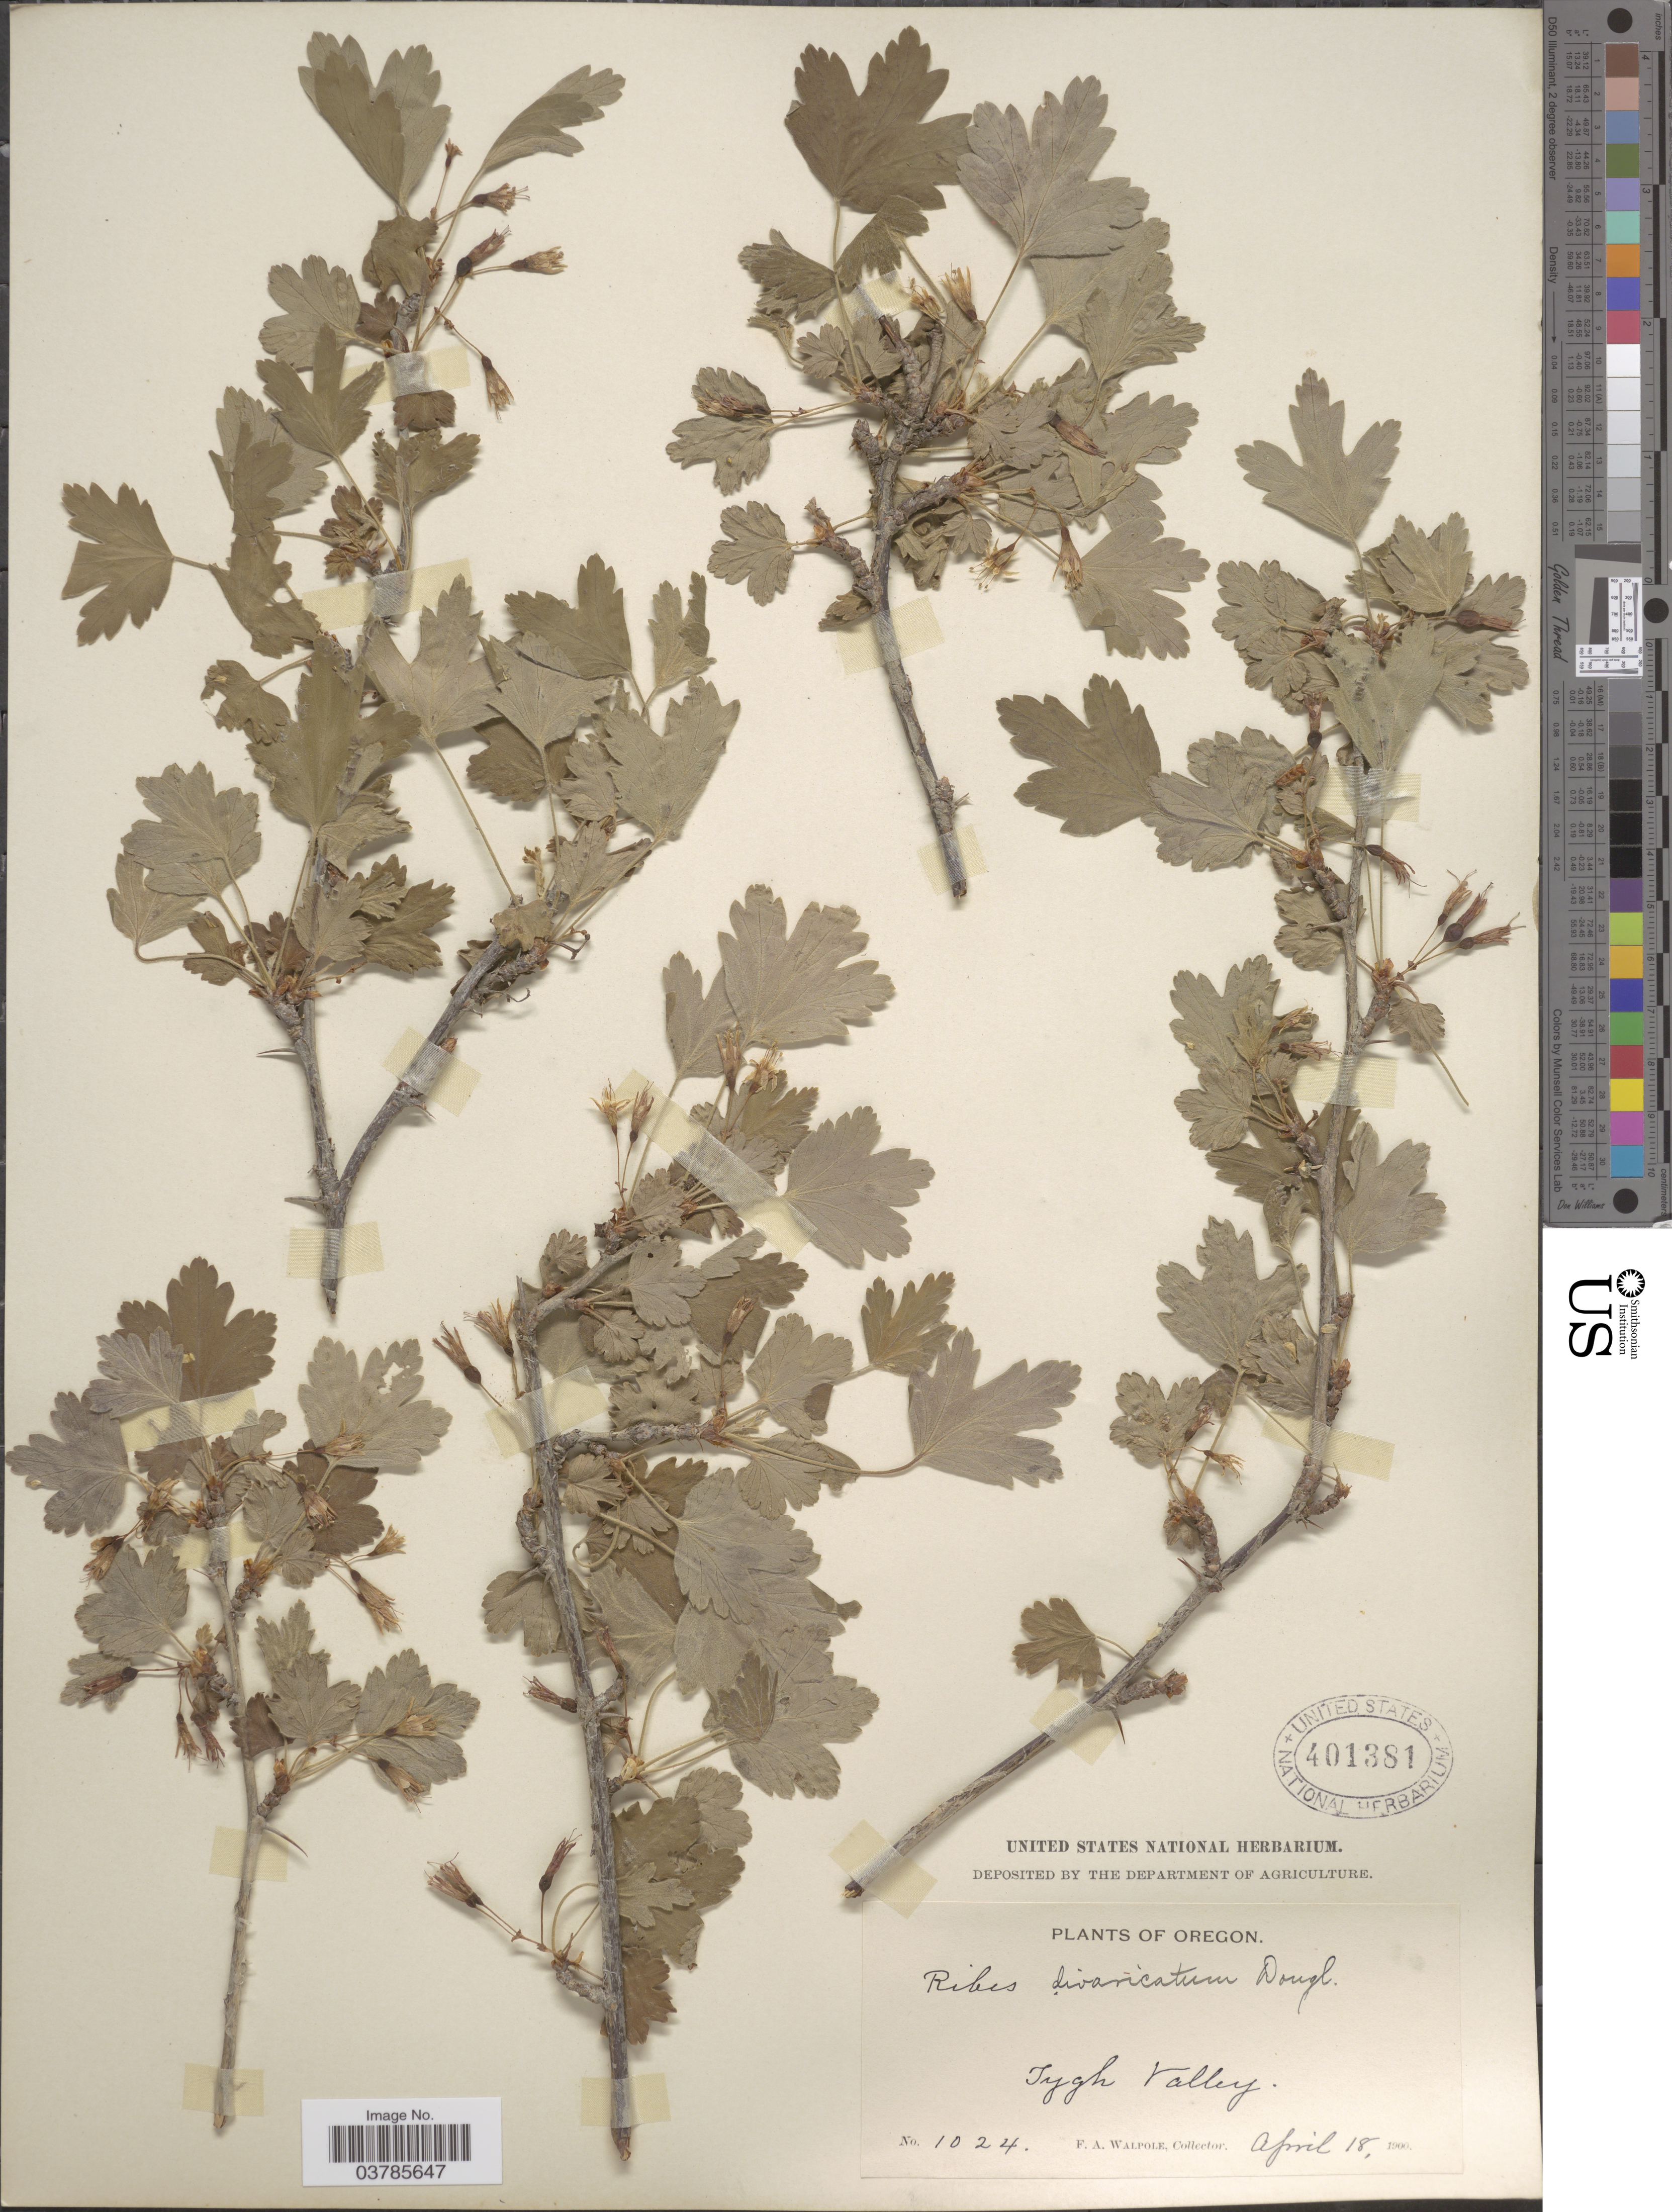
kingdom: Plantae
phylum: Tracheophyta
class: Magnoliopsida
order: Saxifragales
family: Grossulariaceae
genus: Ribes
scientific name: Ribes divaricatum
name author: Douglas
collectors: F. Walpole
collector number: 1024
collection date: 1900-04-18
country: United States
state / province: Oregon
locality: Tygh Valley.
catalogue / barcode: US 401381